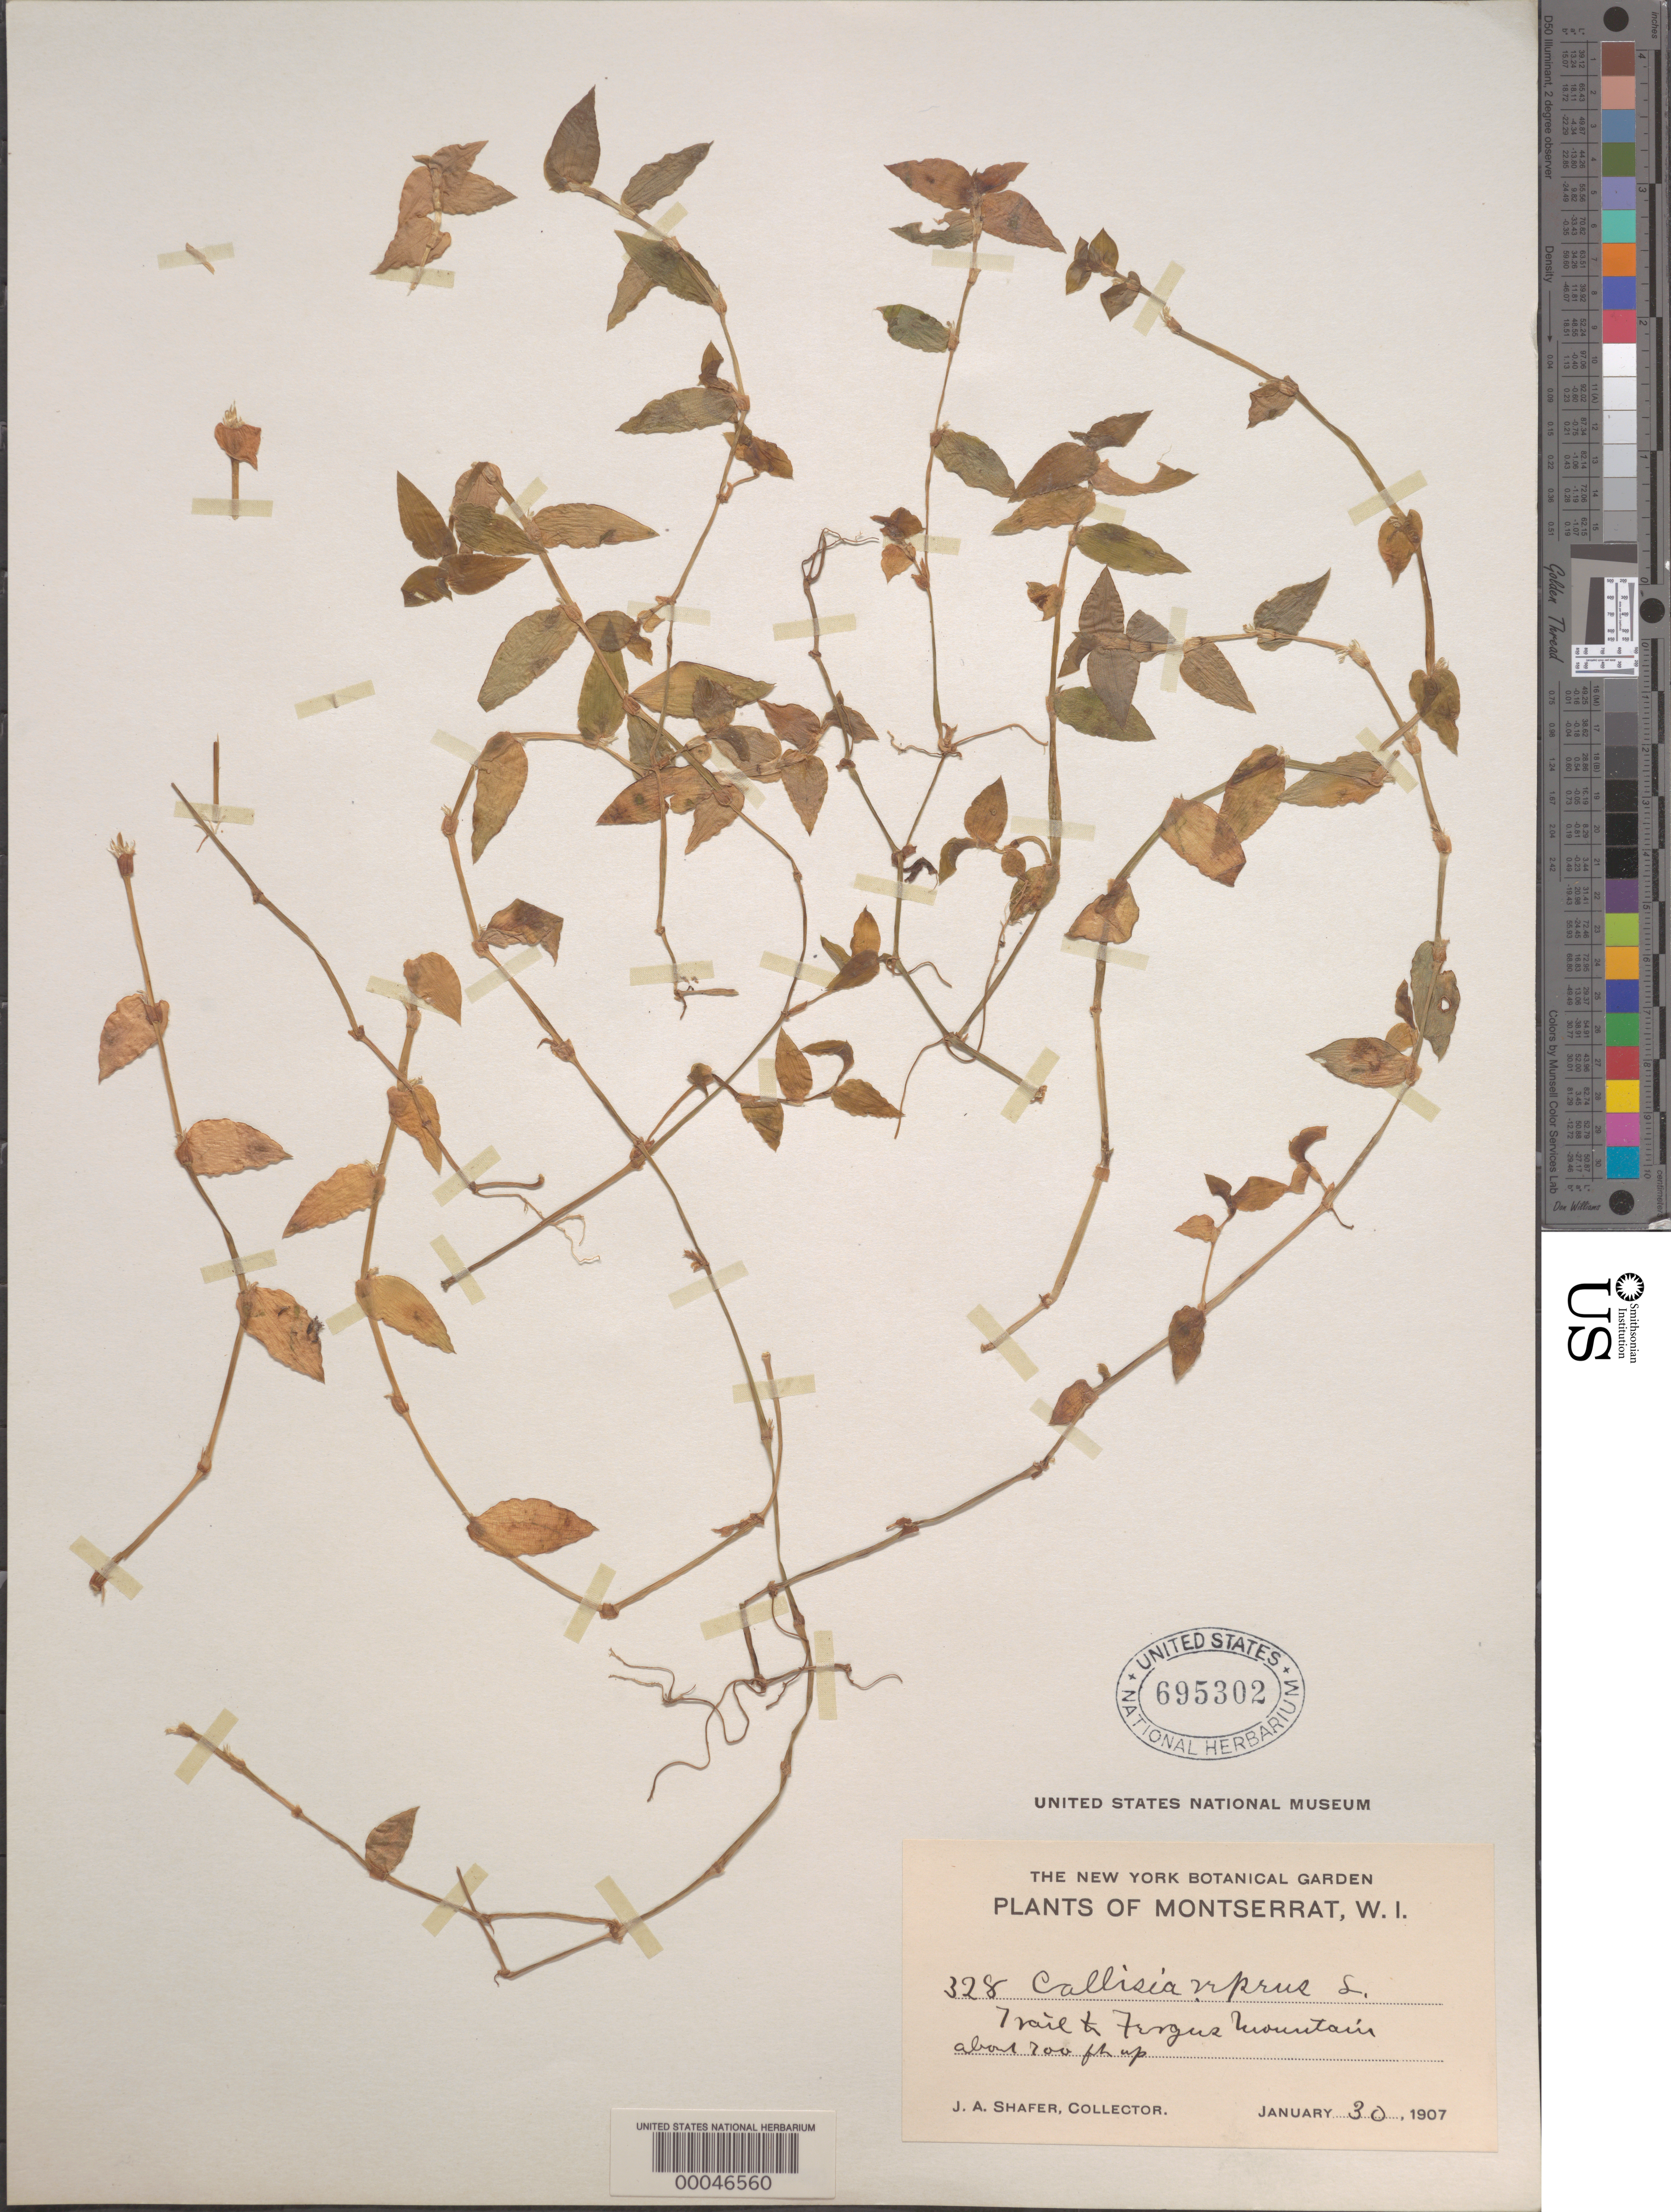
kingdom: Plantae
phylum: Tracheophyta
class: Liliopsida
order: Commelinales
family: Commelinaceae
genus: Callisia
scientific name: Callisia repens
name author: (Jacq.) L.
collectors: J. A. Shafer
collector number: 328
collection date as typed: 30 Jan 1907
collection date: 1907-01-30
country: Montserrat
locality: Towards fergus mountain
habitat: Trailside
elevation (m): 214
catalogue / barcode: US 695302